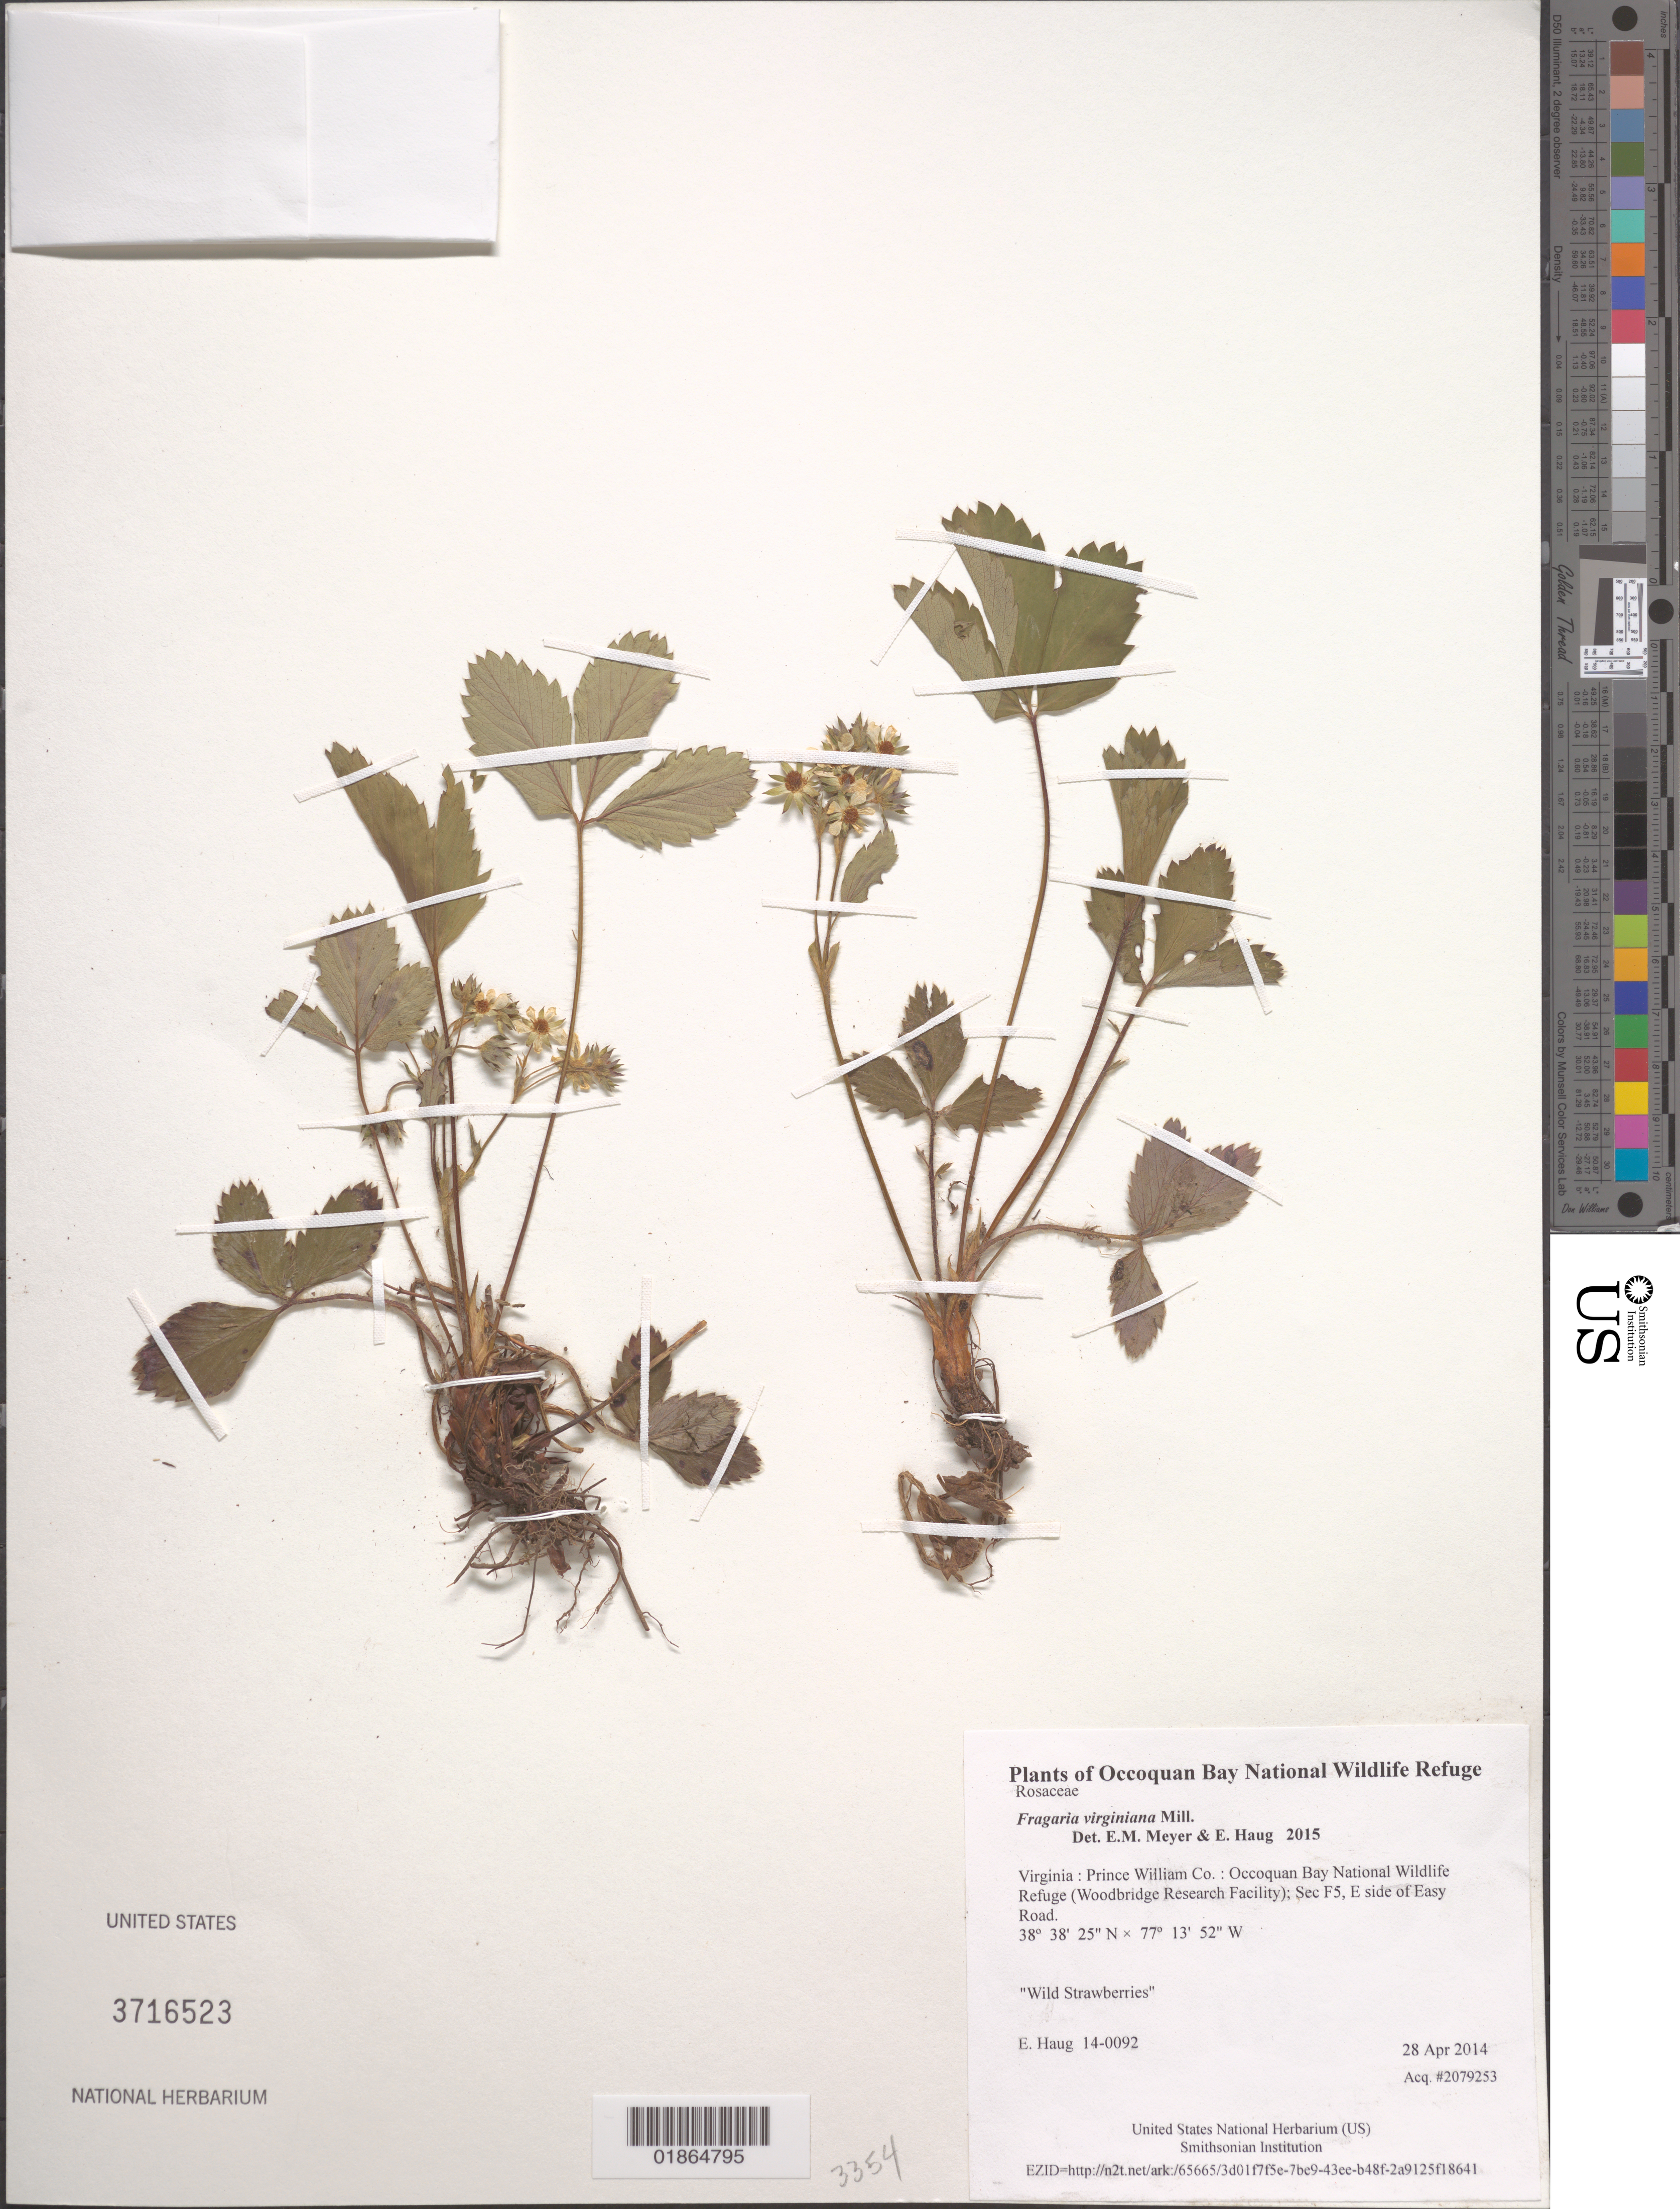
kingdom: Plantae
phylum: Tracheophyta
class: Magnoliopsida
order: Rosales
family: Rosaceae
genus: Fragaria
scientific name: Fragaria virginiana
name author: Mill.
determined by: Meyer, E. M.; Haug, E.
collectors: E. Haug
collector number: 14-0092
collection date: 2014-04-28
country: United States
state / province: Virginia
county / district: Prince William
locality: Occoquan Bay National Wildlife Refuge (Woodbridge Research Facility); Sec F5, E side of Easy Road.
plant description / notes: Wild Strawberries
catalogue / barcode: US 3716523